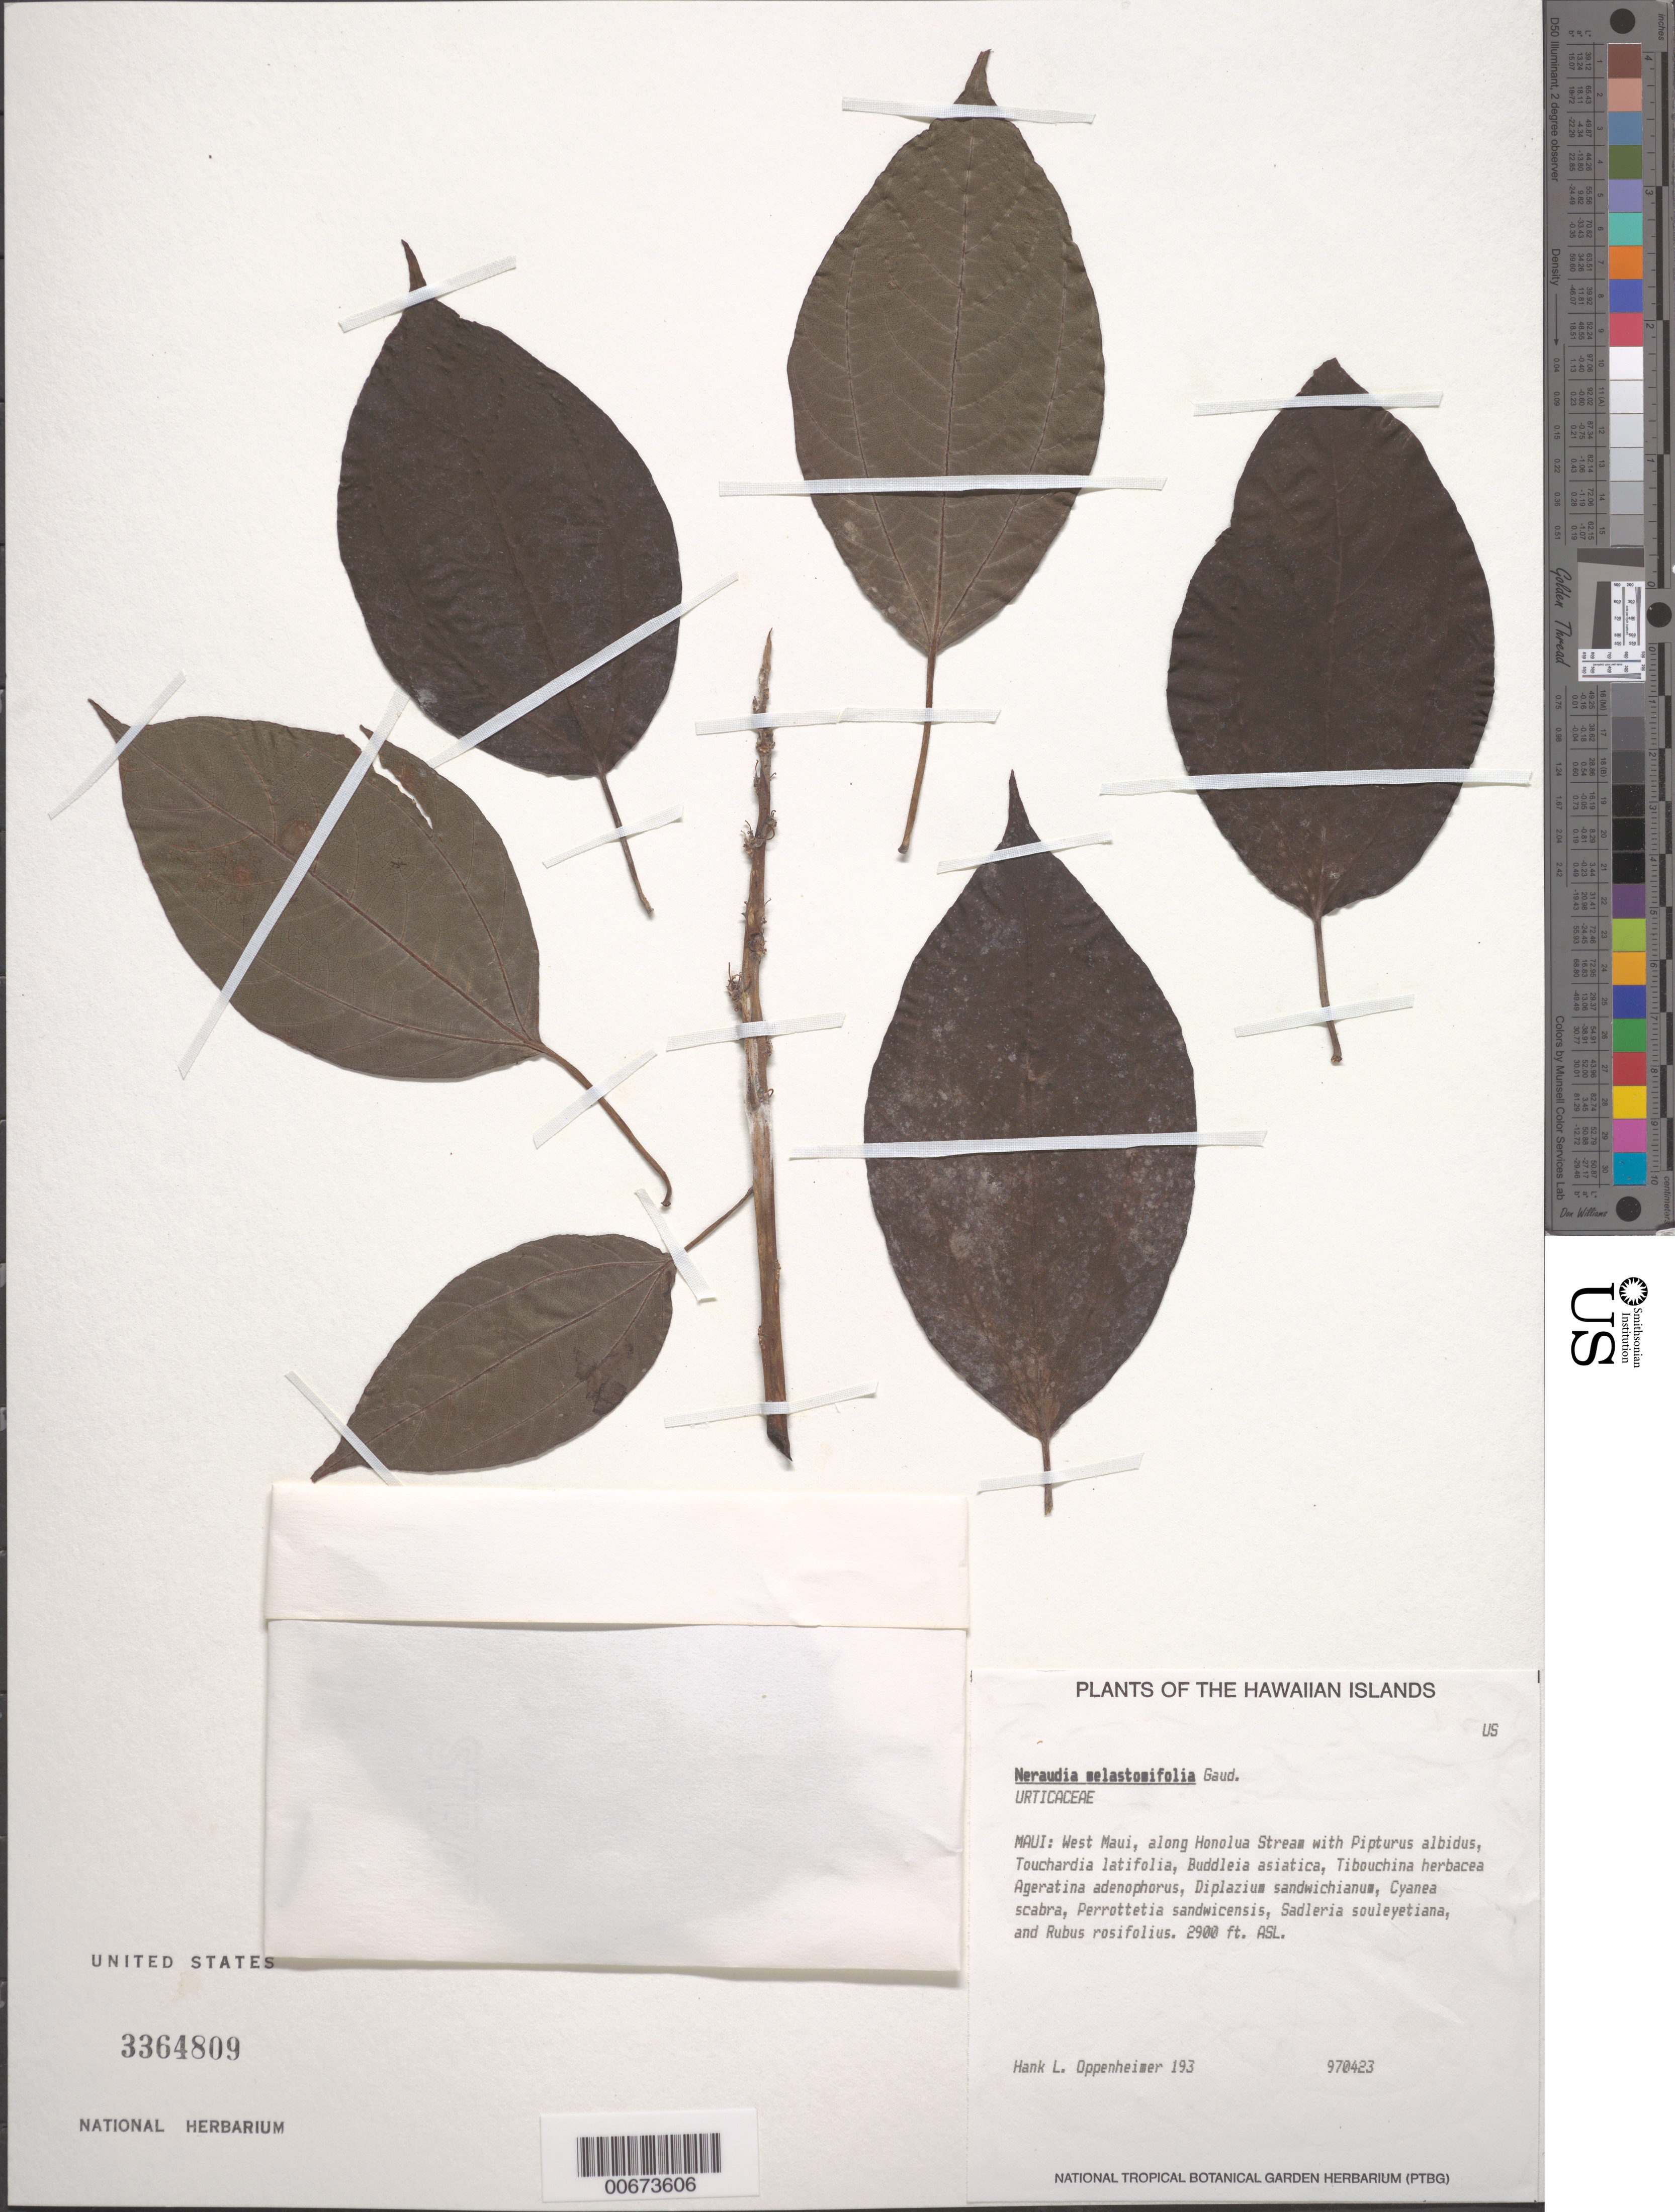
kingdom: Plantae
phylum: Tracheophyta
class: Magnoliopsida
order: Rosales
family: Urticaceae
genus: Neraudia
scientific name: Neraudia melastomifolia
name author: Gaudich.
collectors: H. Oppenheimer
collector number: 193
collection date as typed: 23 Apr 1997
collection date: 1997-04-23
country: United States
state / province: Hawaii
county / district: Maui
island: Maui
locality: West Maui, along Honolua Stream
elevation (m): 884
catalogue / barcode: US 3364809